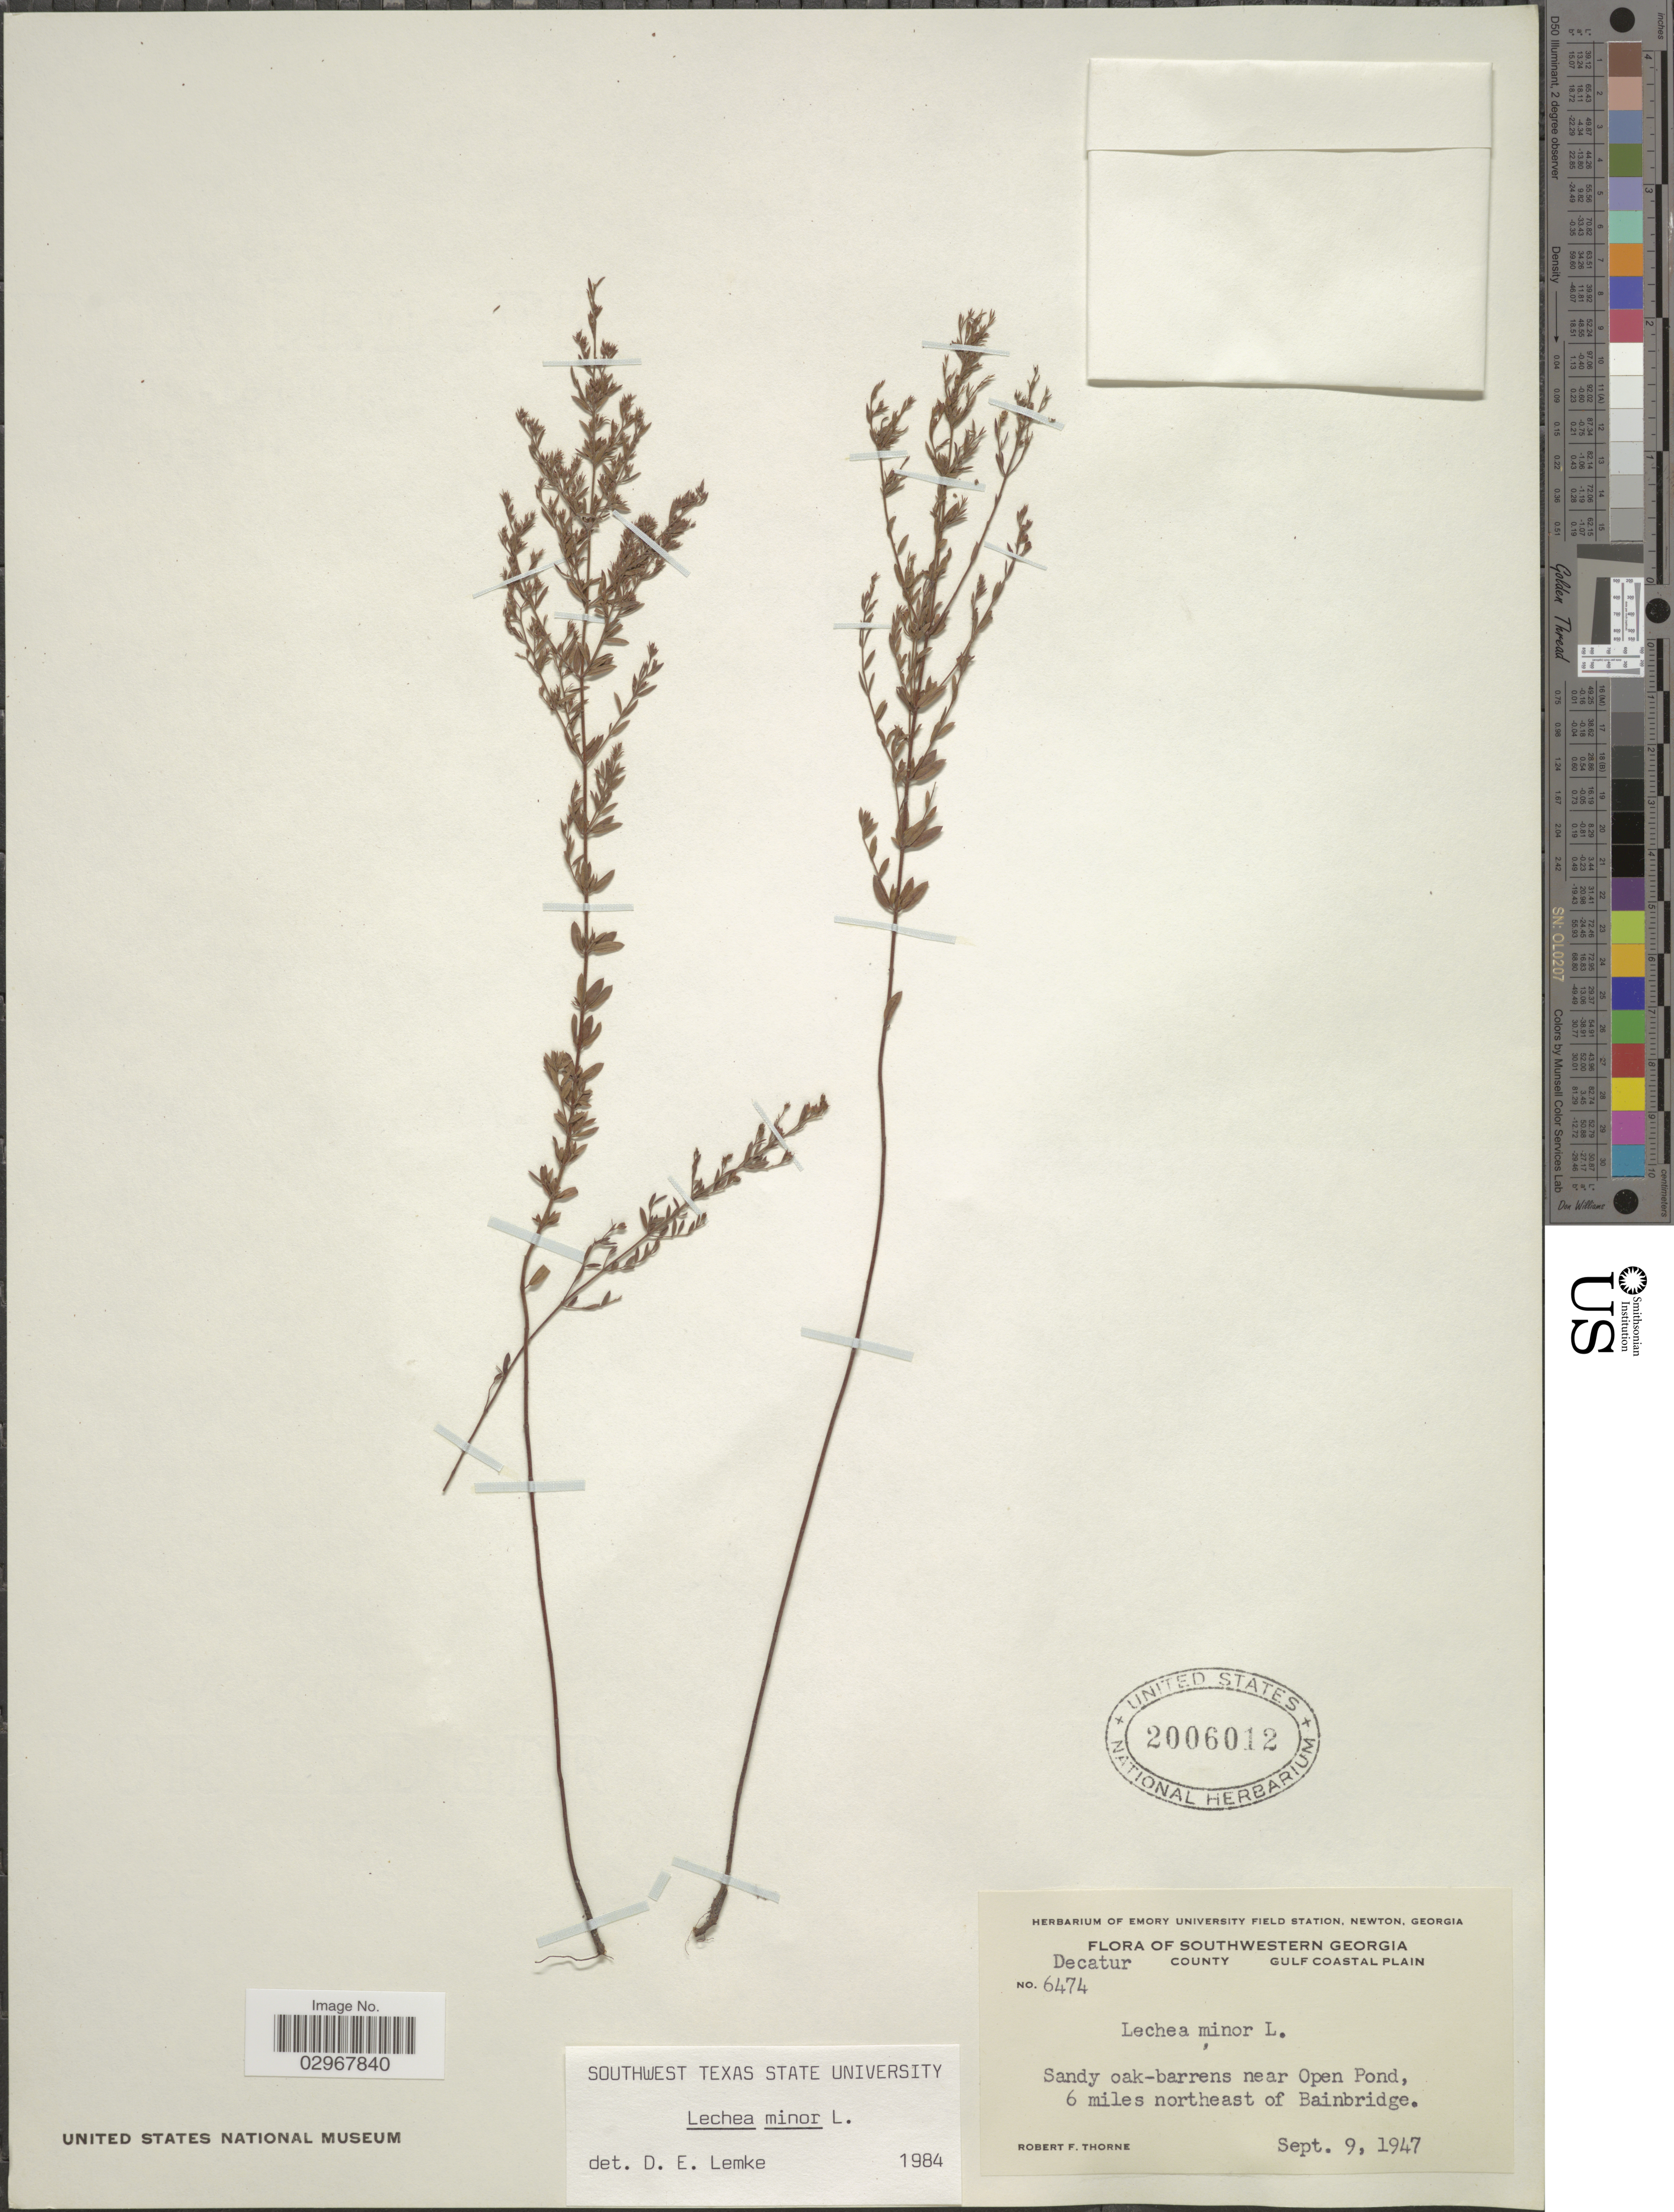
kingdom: Plantae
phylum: Tracheophyta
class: Magnoliopsida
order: Malvales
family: Cistaceae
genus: Lechea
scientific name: Lechea minor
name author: L.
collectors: R. F. Thorne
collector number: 6474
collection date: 1947-09-09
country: United States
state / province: Georgia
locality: Southwestern Georgia. Decatur County. Gulf Coastal Plain. Sandy oak-barrens near Open Pond, 6 miles northeast of Bainbridge.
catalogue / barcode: US 2006012